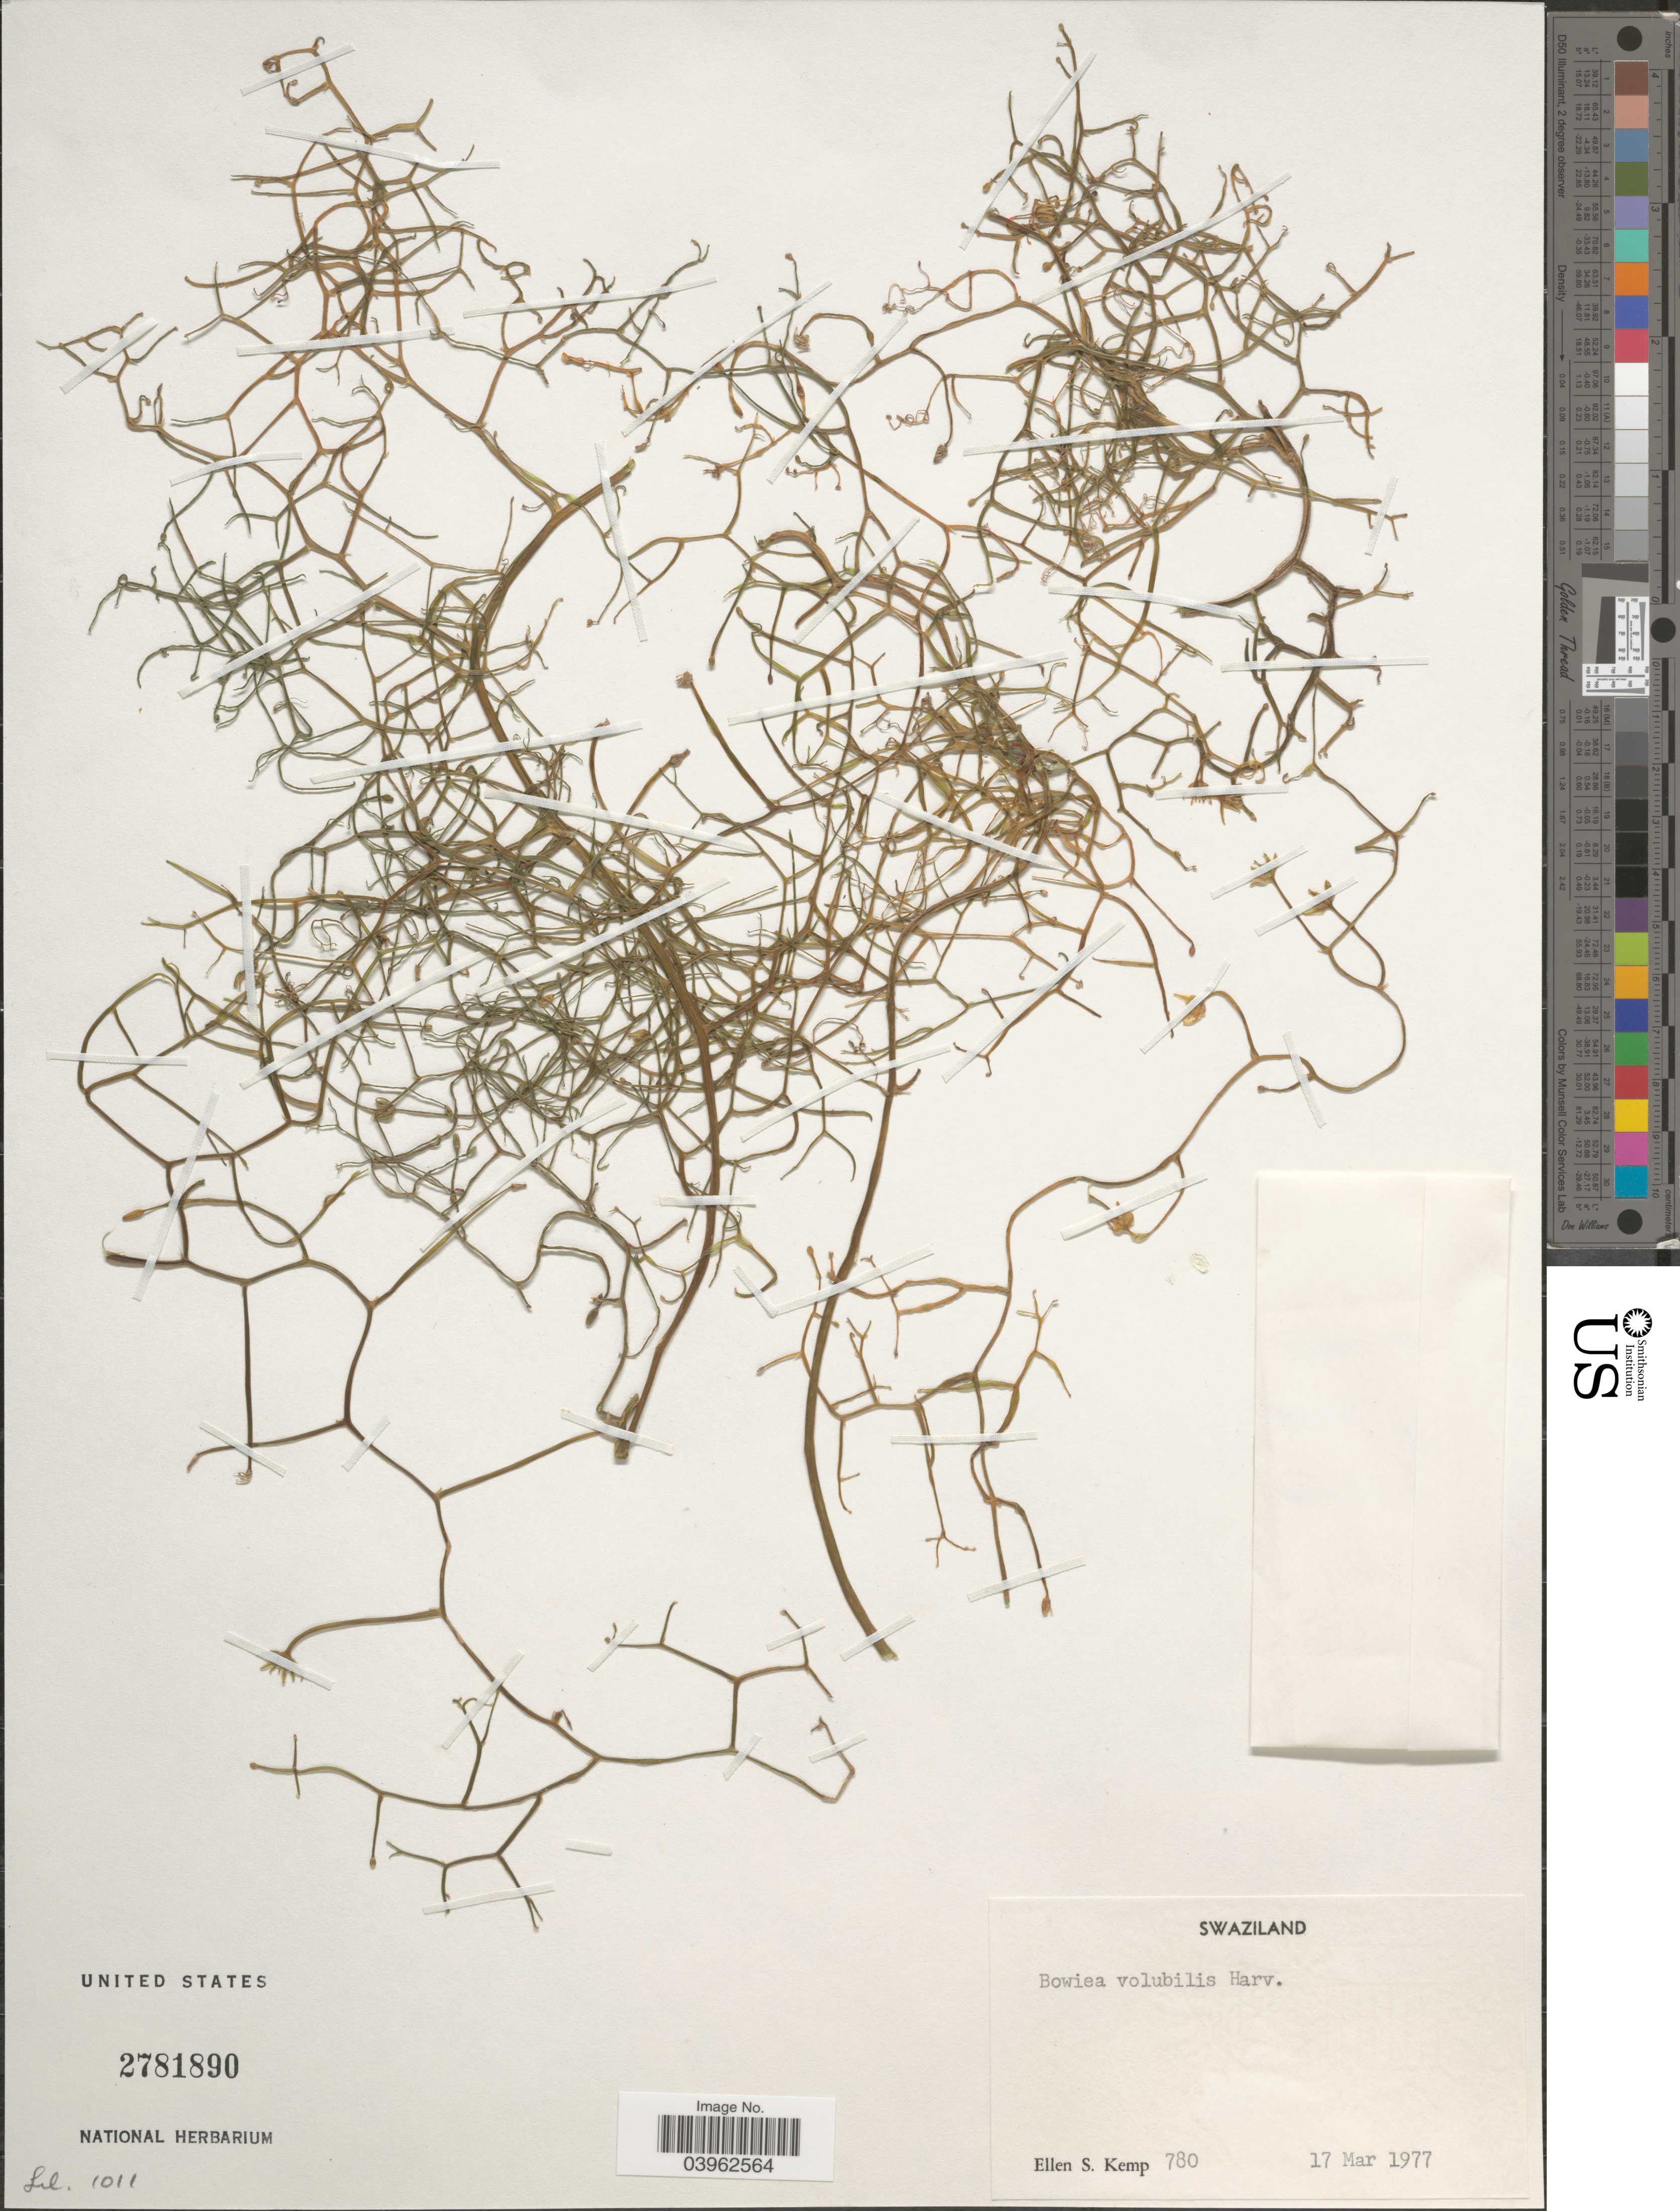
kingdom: Plantae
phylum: Tracheophyta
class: Liliopsida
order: Asparagales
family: Asparagaceae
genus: Bowiea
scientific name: Bowiea volubilis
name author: Harv. ex Hook. f.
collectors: E. S. Kemp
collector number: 780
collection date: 1977-03-17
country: Eswatini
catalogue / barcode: US 2781890